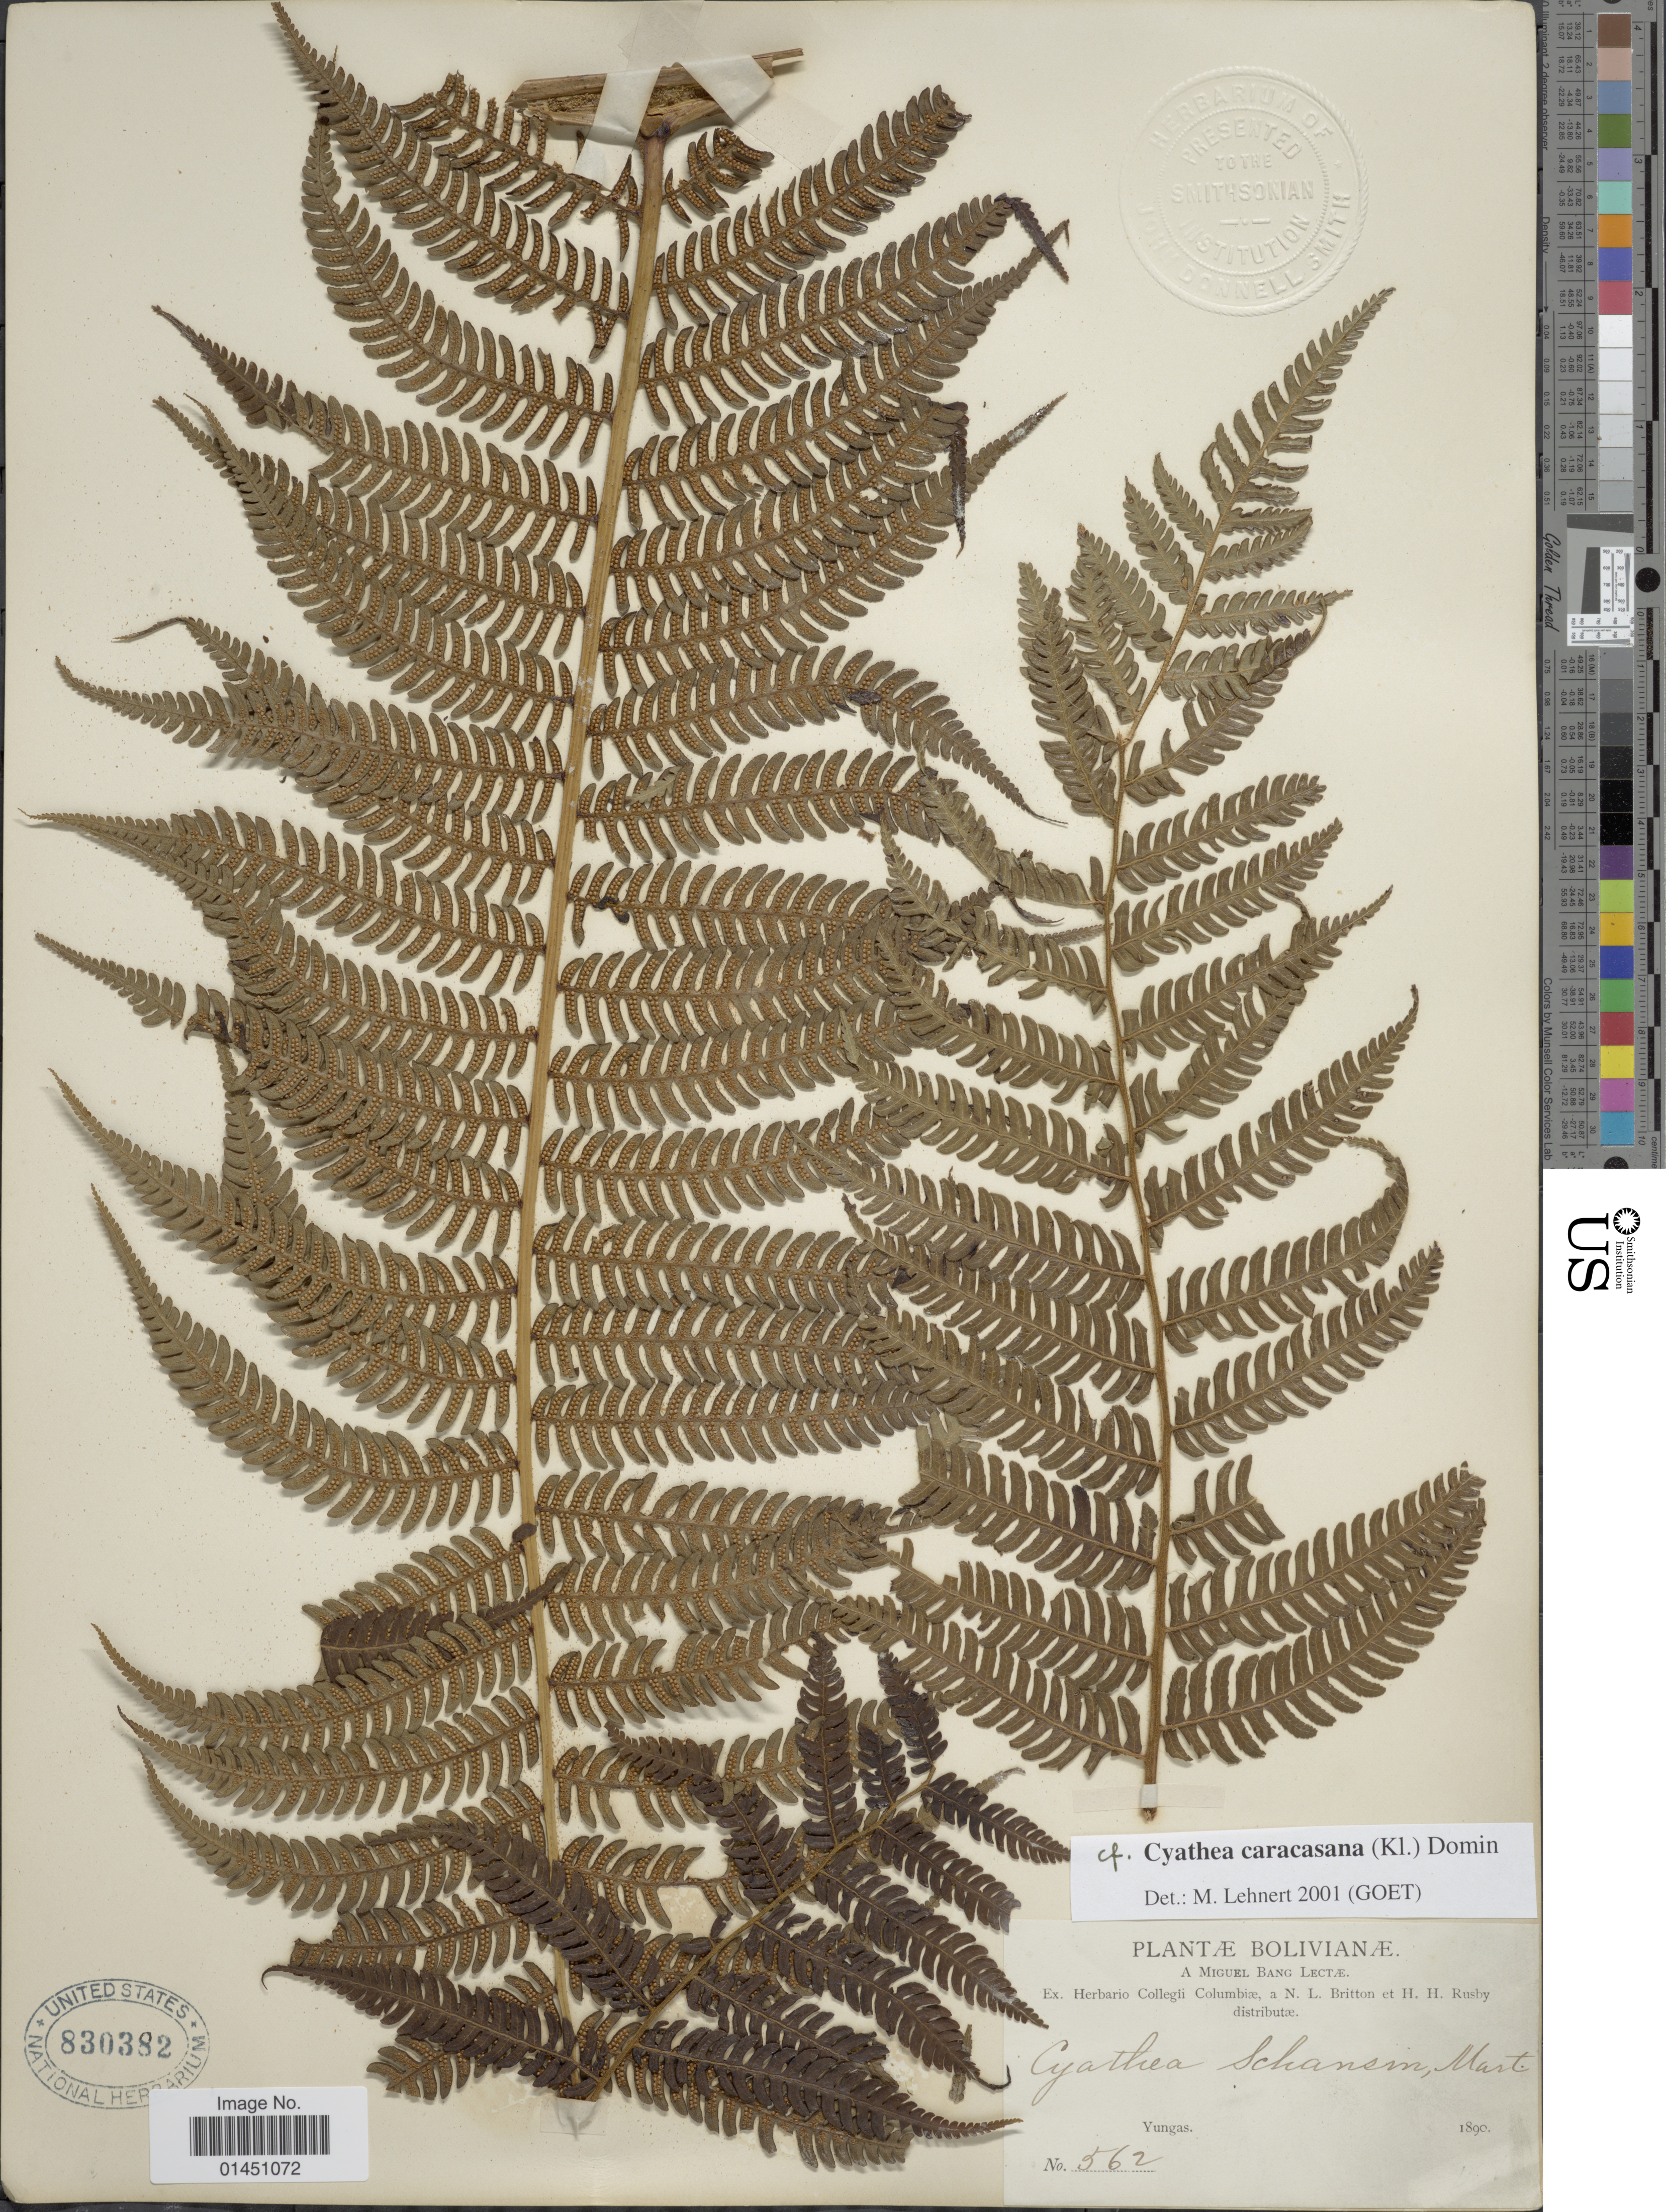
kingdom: Plantae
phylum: Tracheophyta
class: Polypodiopsida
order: Cyatheales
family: Cyatheaceae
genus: Cyathea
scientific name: Cyathea caracasana var. boliviensis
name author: (Rosenst.) R.M. Tryon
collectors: M. Bang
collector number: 562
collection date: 1890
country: Bolivia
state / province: La Paz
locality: Yungas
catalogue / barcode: US 830382